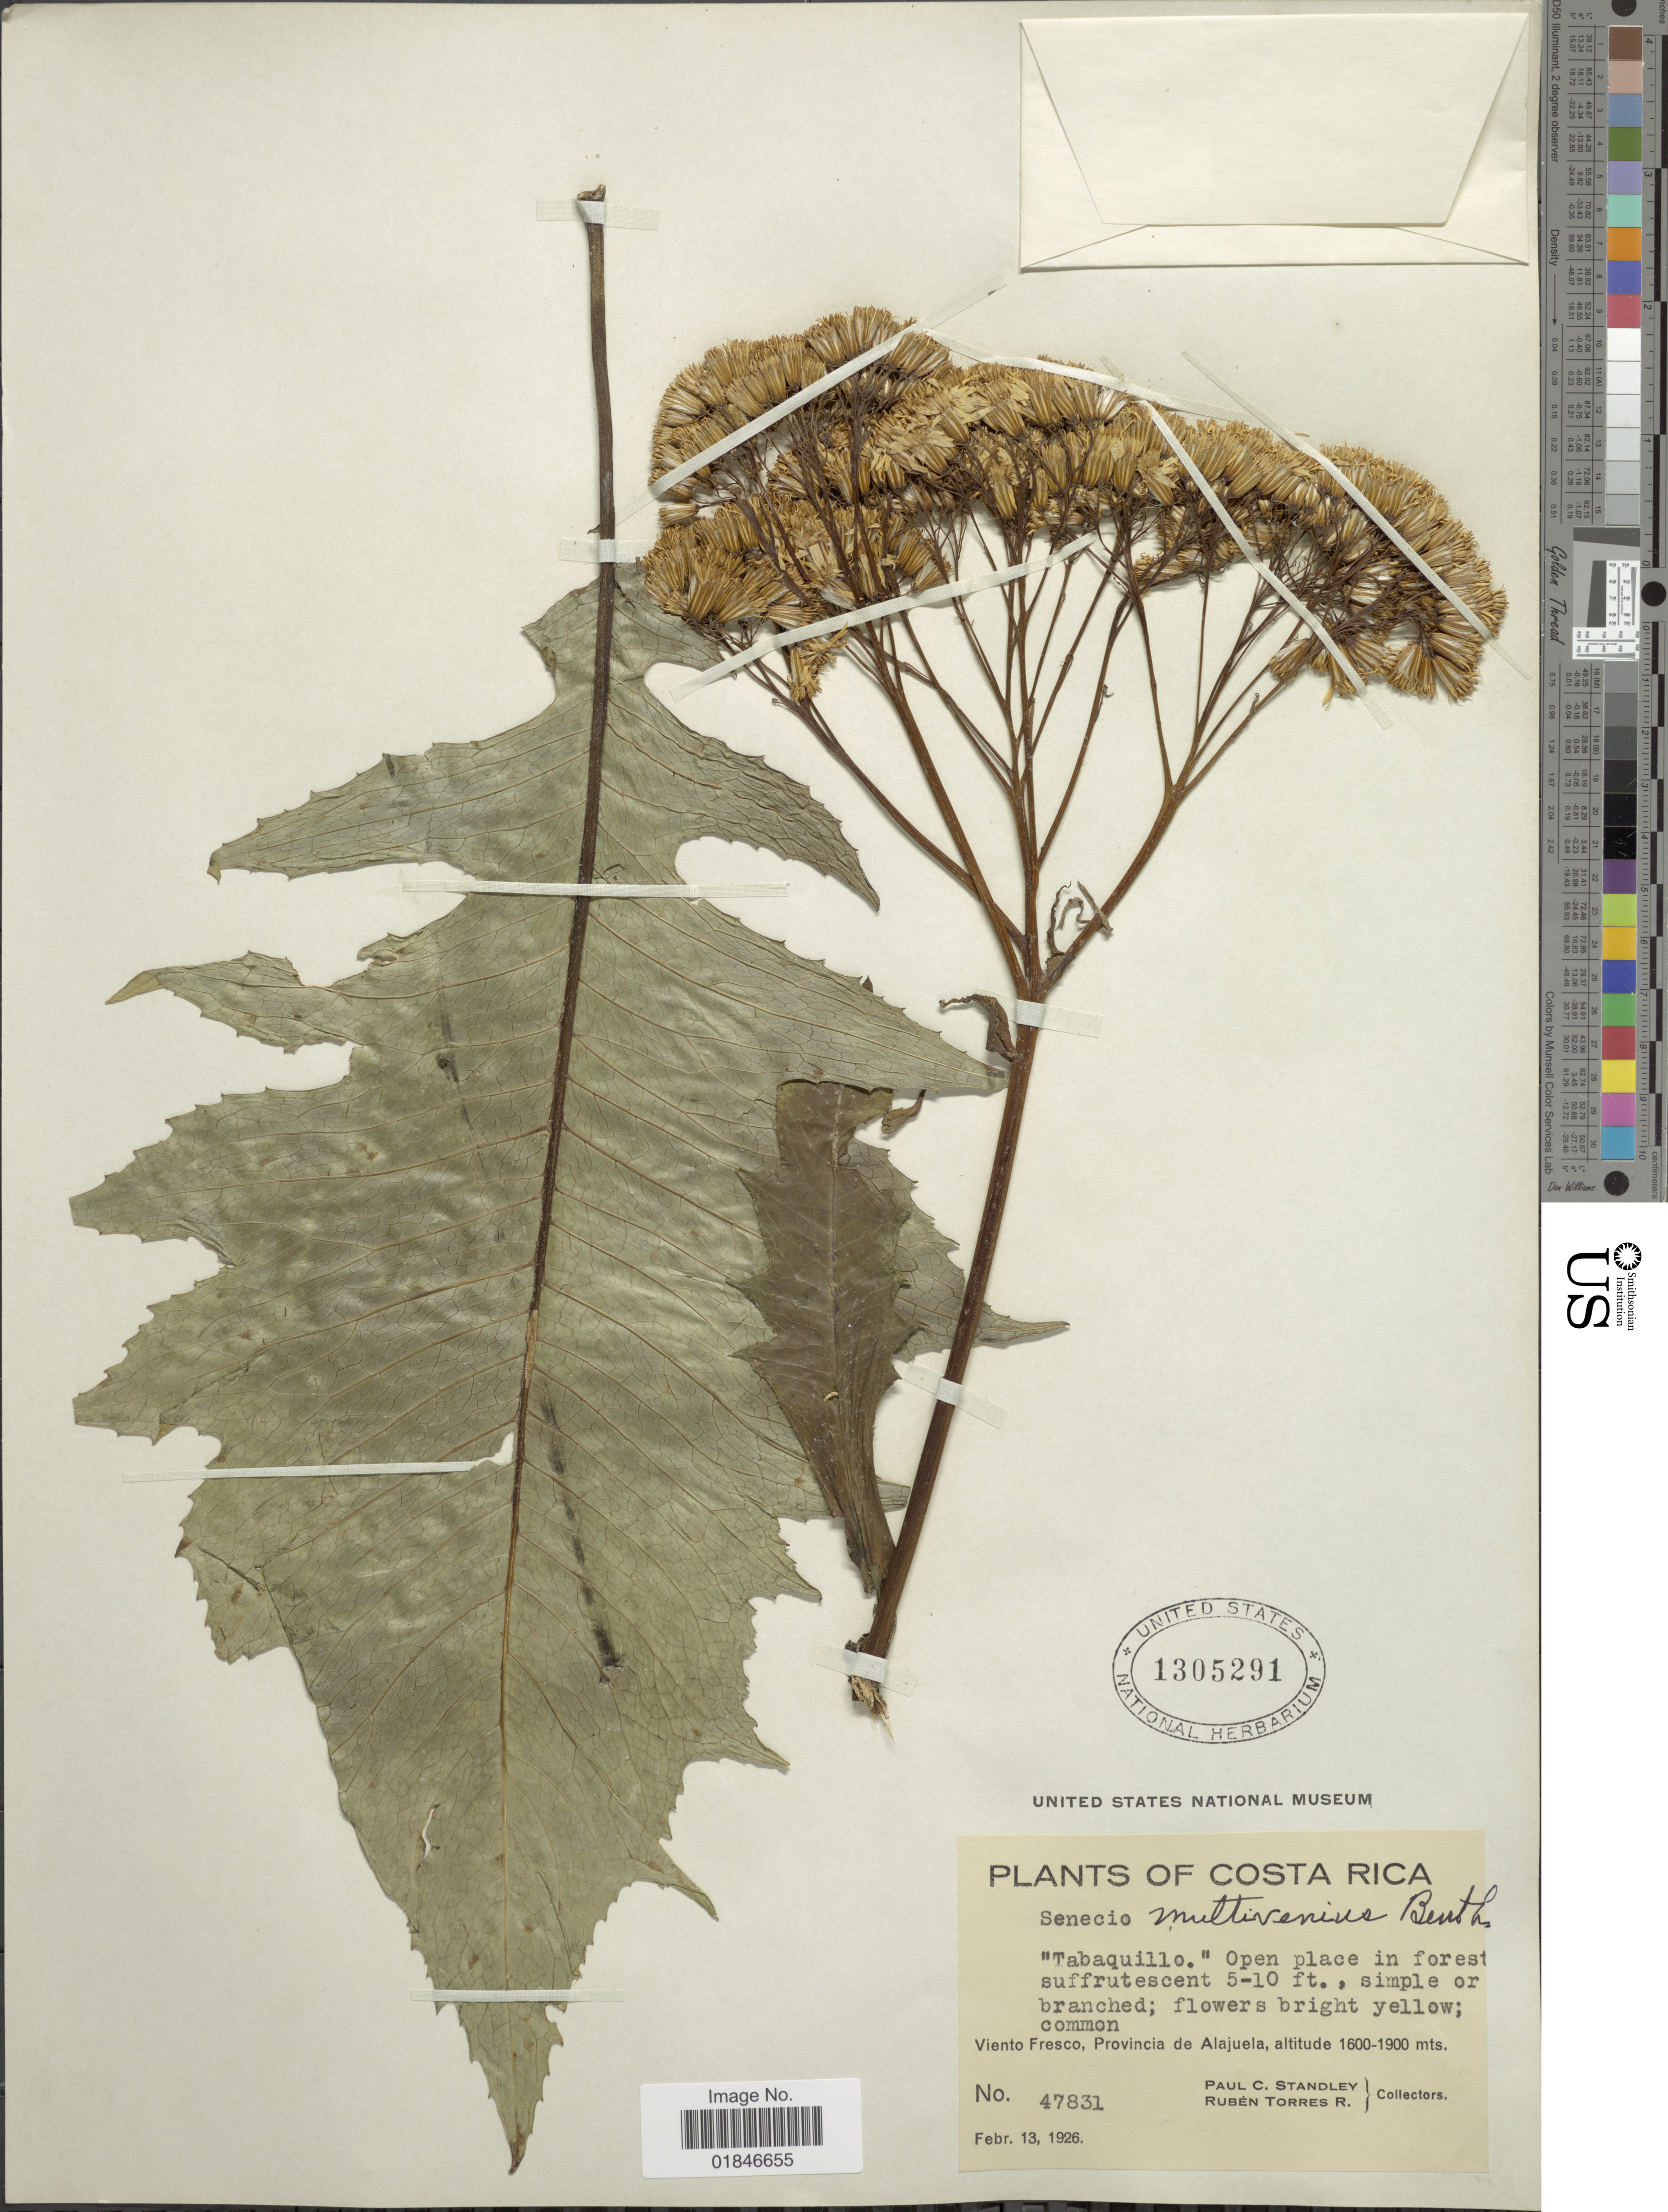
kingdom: Plantae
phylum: Tracheophyta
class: Magnoliopsida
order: Asterales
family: Asteraceae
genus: Jessea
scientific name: Jessea megaphylla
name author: (Greenm.) H. Rob. & Cuatrec.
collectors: P. C. Standley & R. Torres Rojas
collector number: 47831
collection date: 1926-02-13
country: Costa Rica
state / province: Alajuela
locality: Viento Fresco, Provincia de Alajuela.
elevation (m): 1600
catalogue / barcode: US 1305291